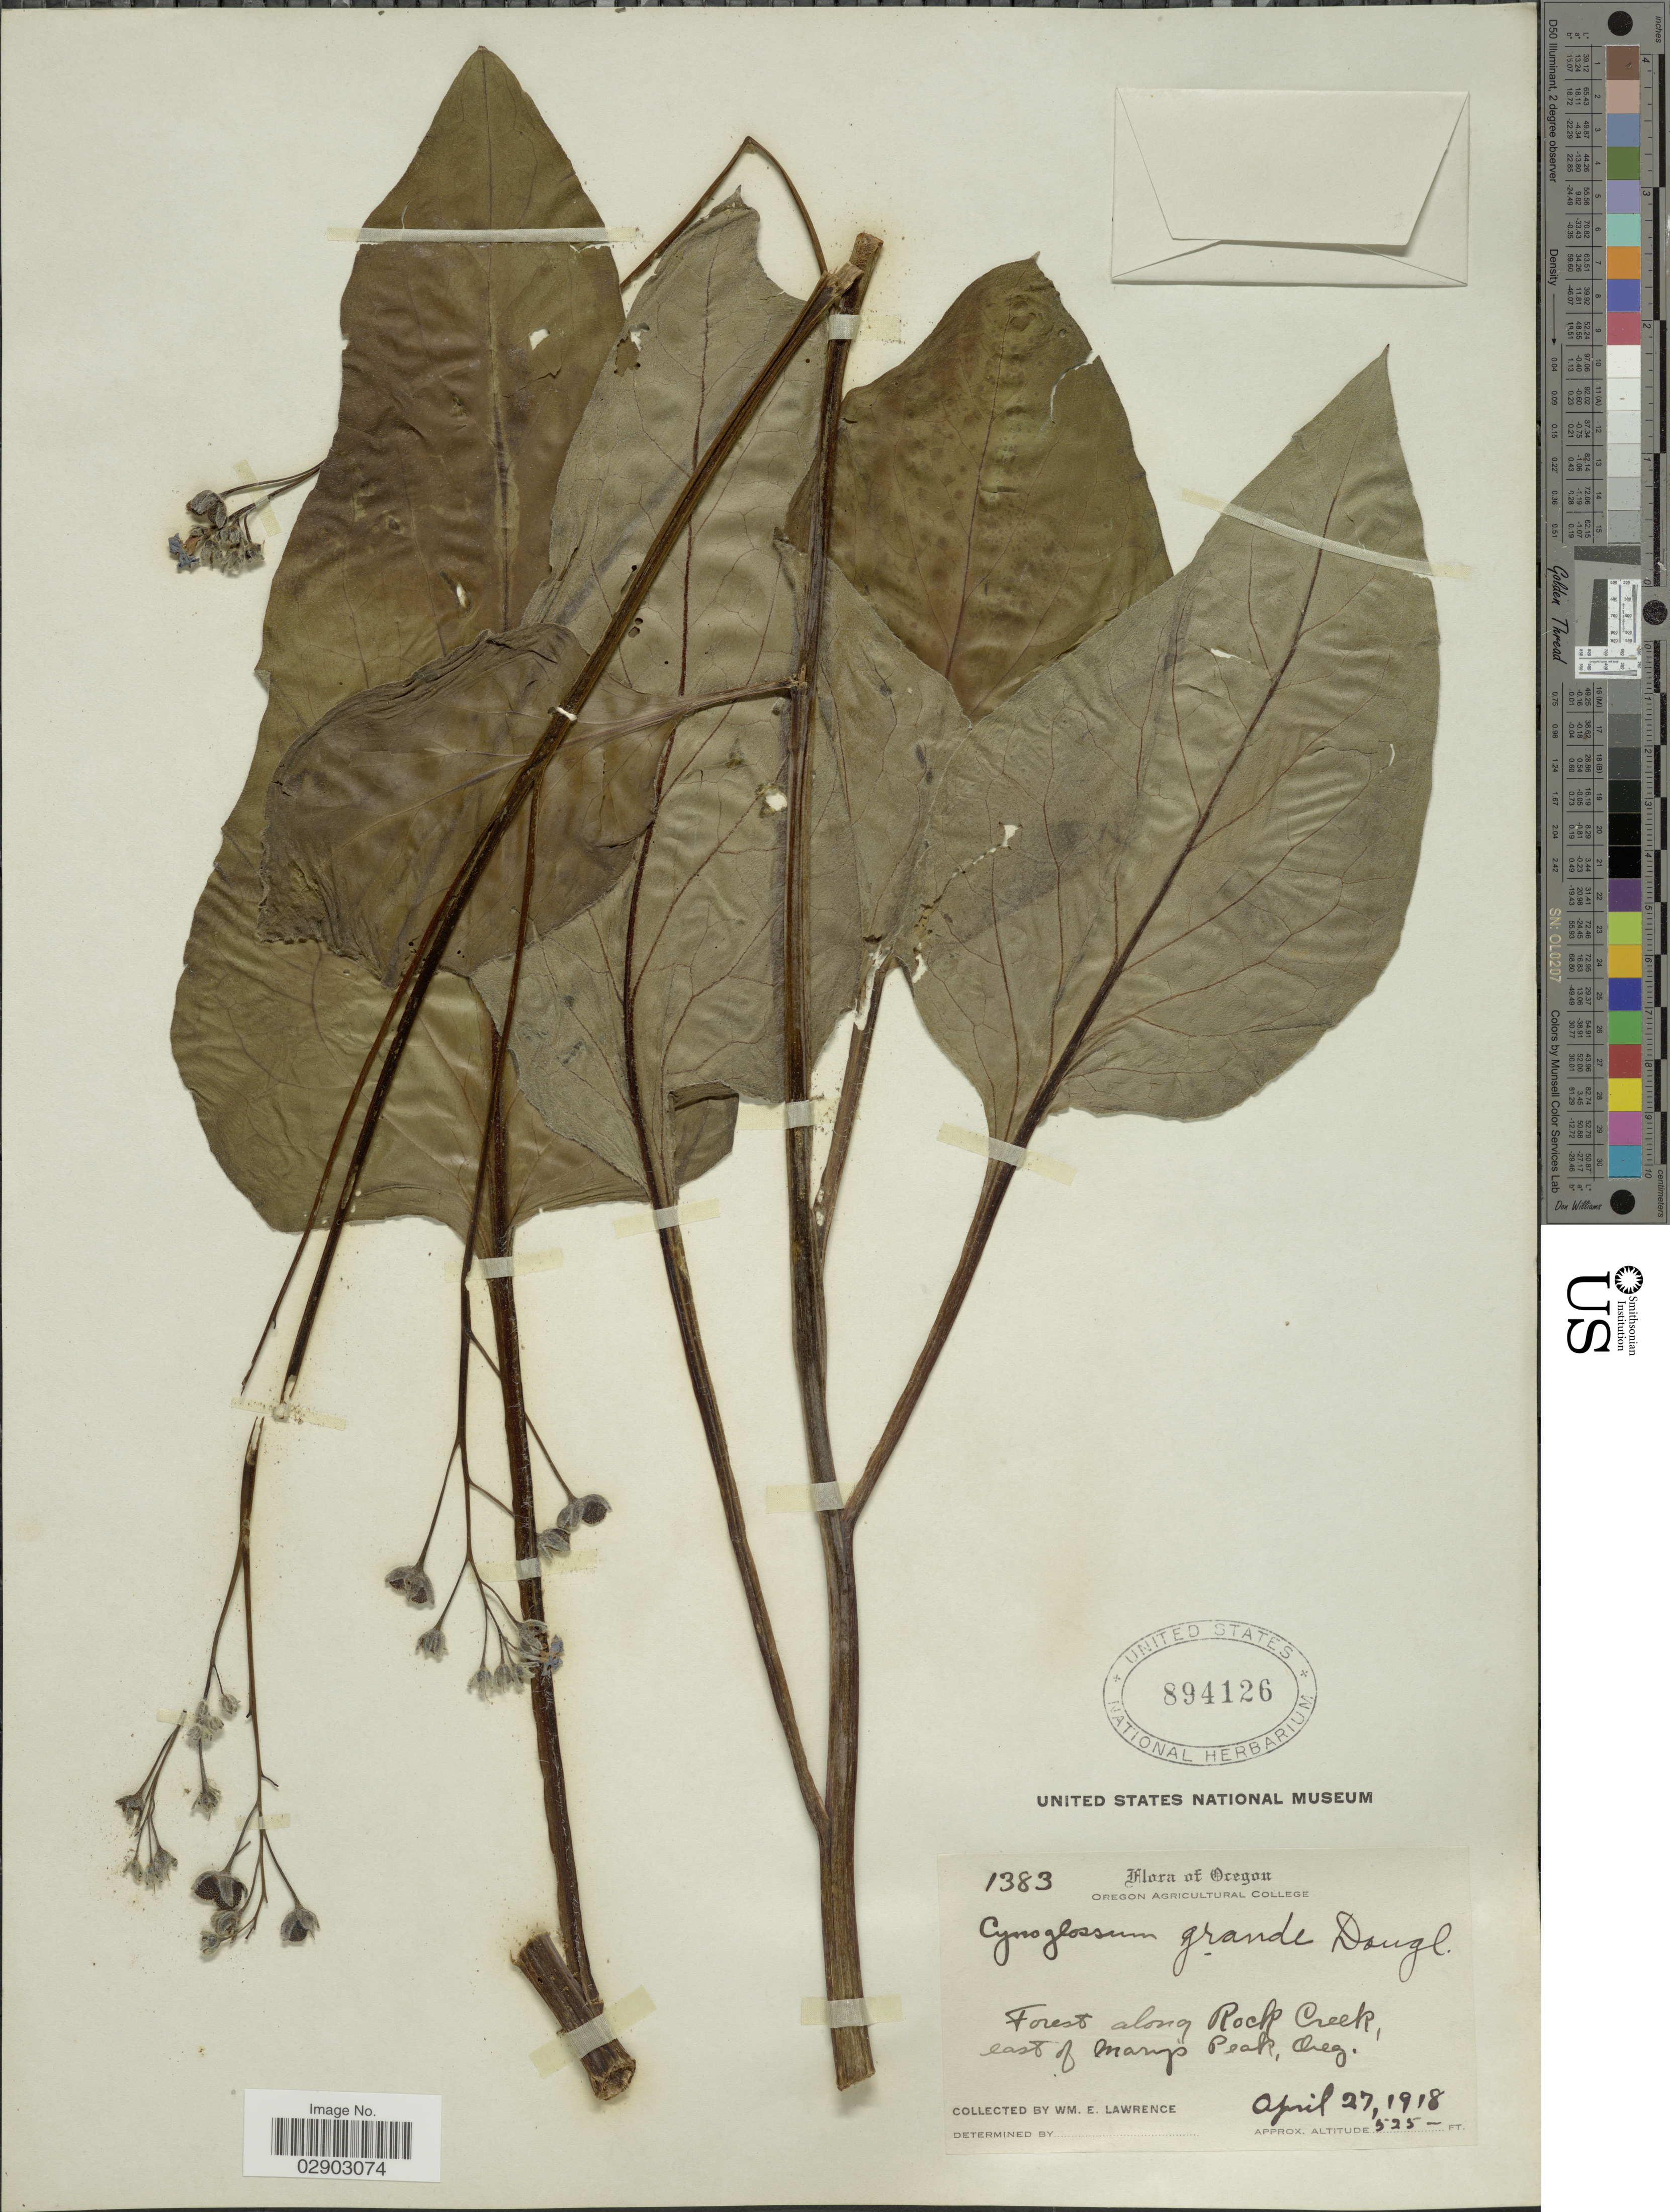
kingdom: Plantae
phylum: Tracheophyta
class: Magnoliopsida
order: Boraginales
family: Boraginaceae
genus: Cynoglossum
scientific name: Cynoglossum grande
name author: Douglas ex Lehm.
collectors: W. Lawrence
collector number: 1383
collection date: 1918-04-27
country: United States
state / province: Oregon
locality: Forest along Rock Creek, east of Mary's Peak.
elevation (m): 525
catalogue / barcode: US 894126